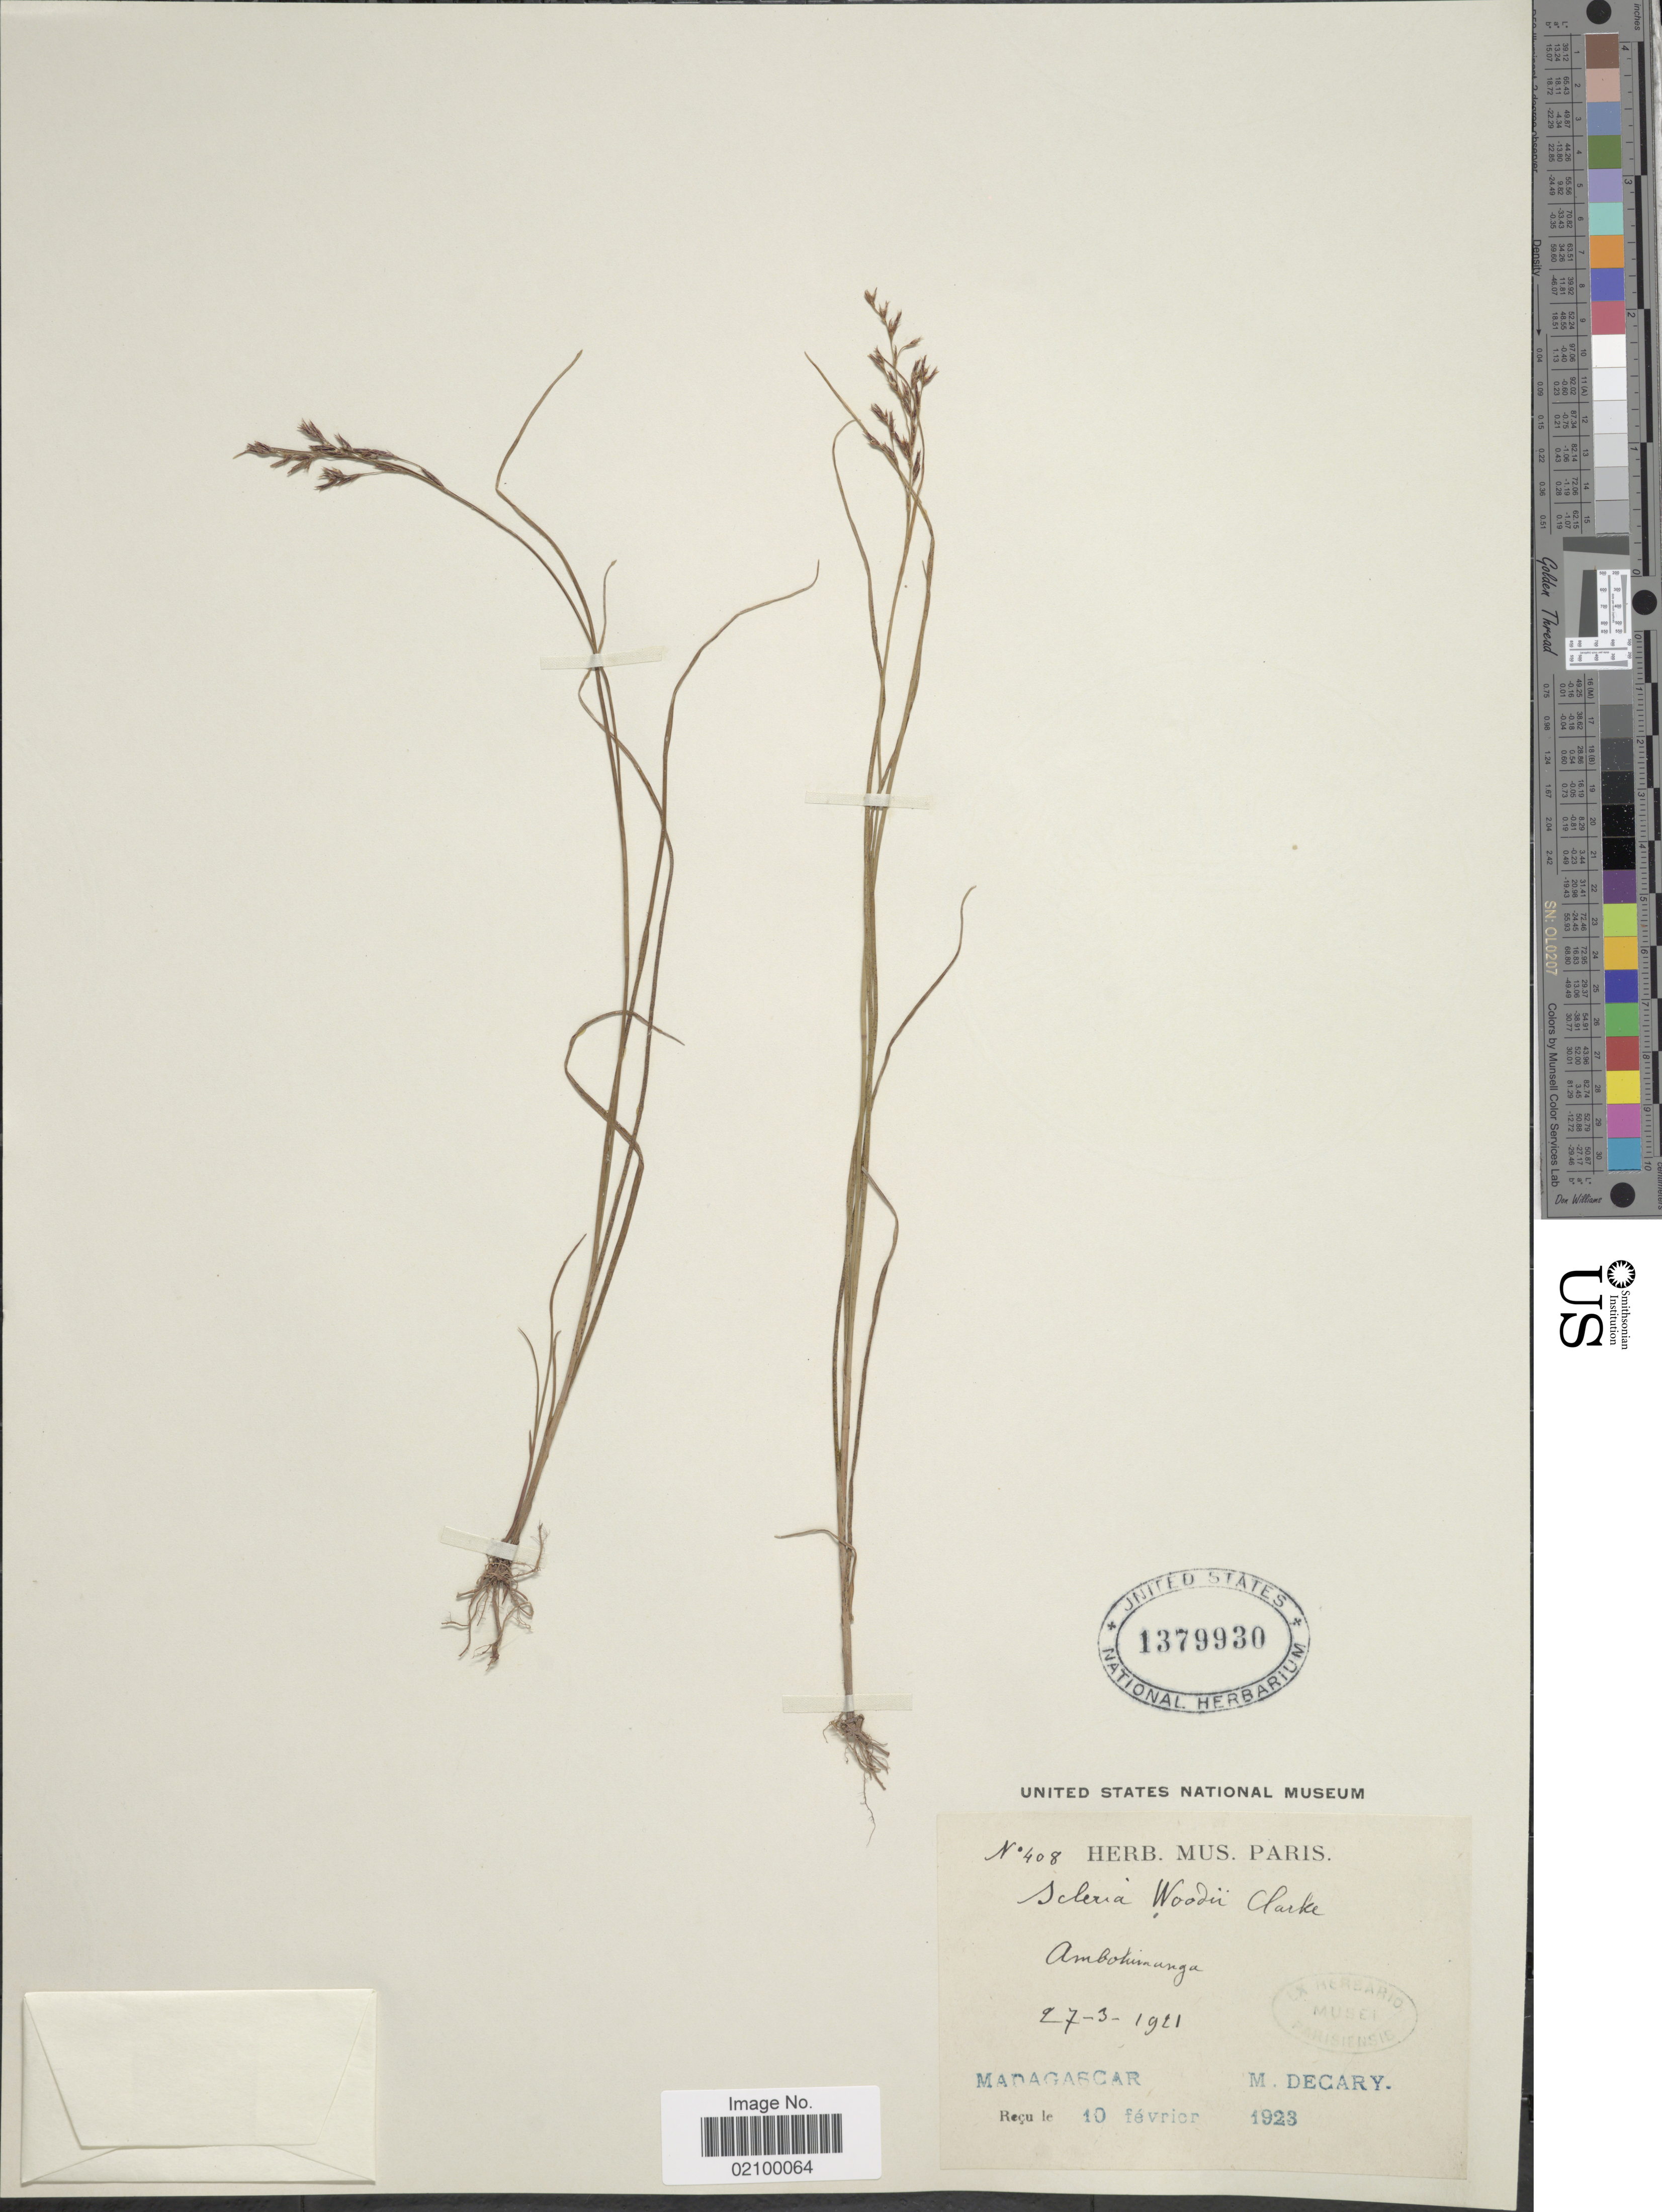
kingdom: Plantae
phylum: Tracheophyta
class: Liliopsida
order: Poales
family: Cyperaceae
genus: Scleria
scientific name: Scleria woodii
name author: C.B. Clarke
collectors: R. Decary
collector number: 408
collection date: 1921-03-27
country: Madagascar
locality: Ambohimanga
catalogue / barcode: US 1379930